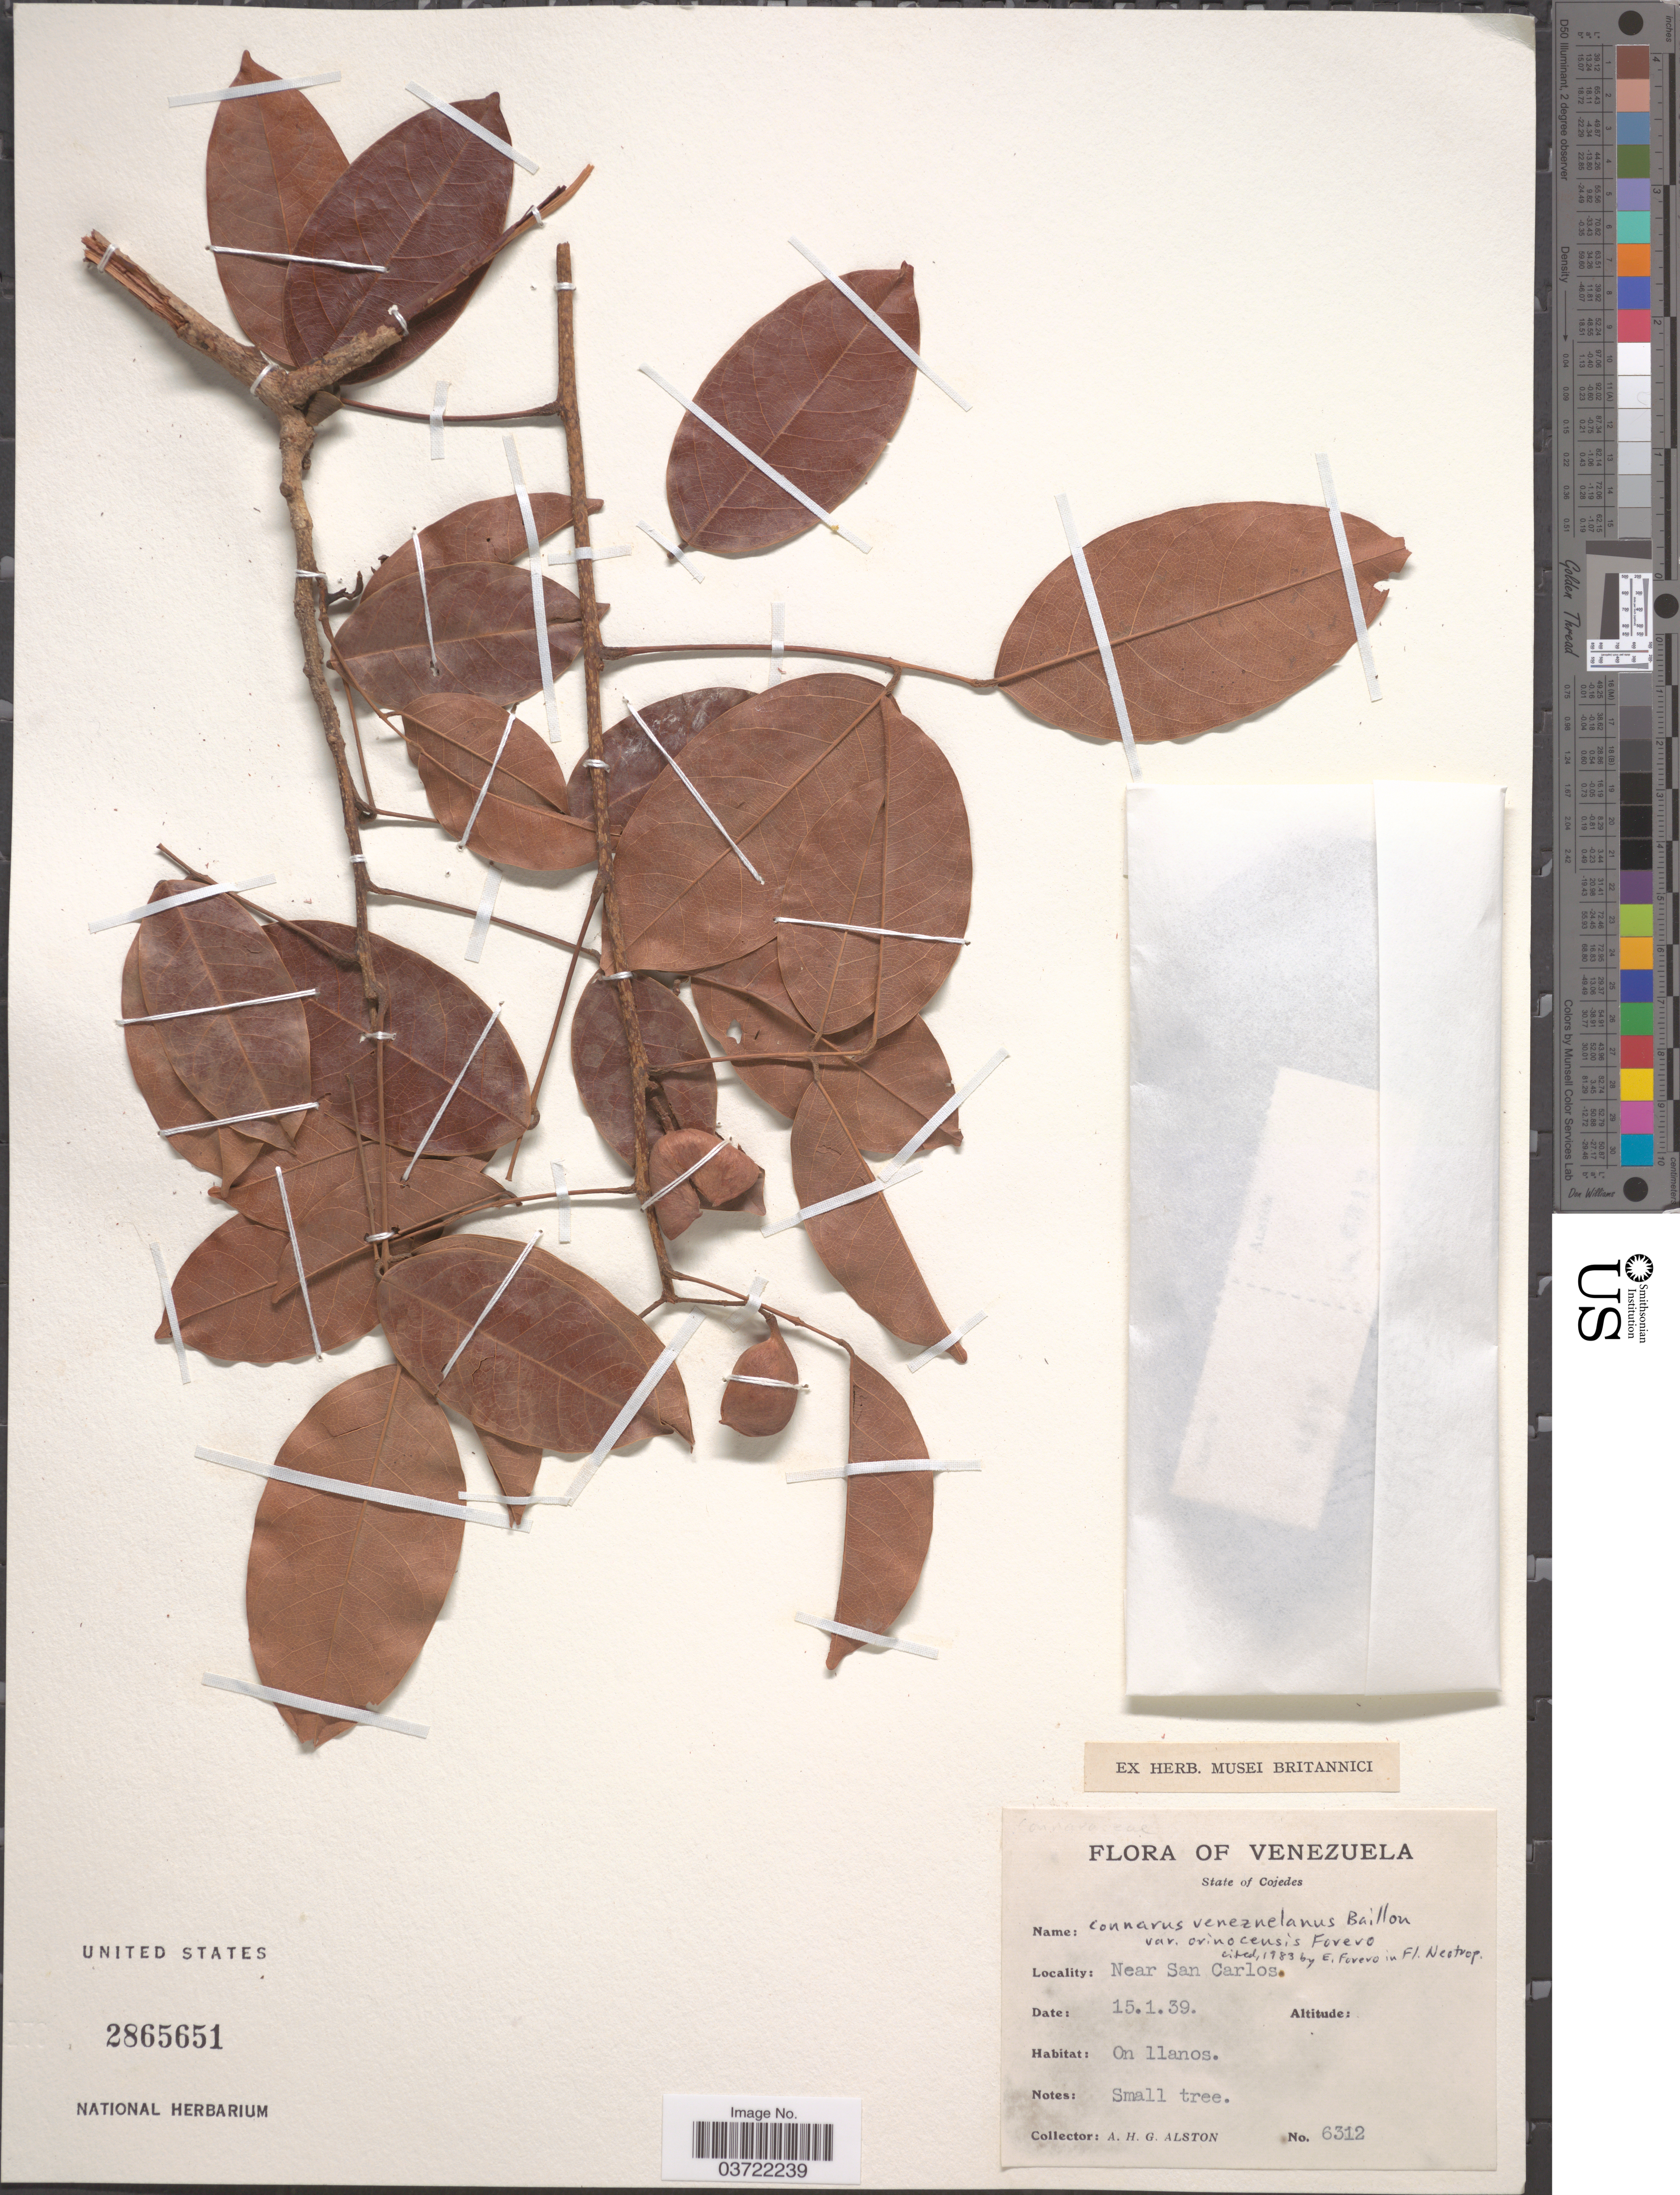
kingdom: Plantae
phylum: Tracheophyta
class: Magnoliopsida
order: Oxalidales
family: Connaraceae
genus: Connarus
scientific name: Connarus venezuelanus var. orinocensis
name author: Forero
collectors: A. H. Alston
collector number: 6312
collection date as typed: Transcribed d/m/y: 15/1/39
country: Venezuela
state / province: Cojedes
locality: Near San Carlos.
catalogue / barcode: US 2865651